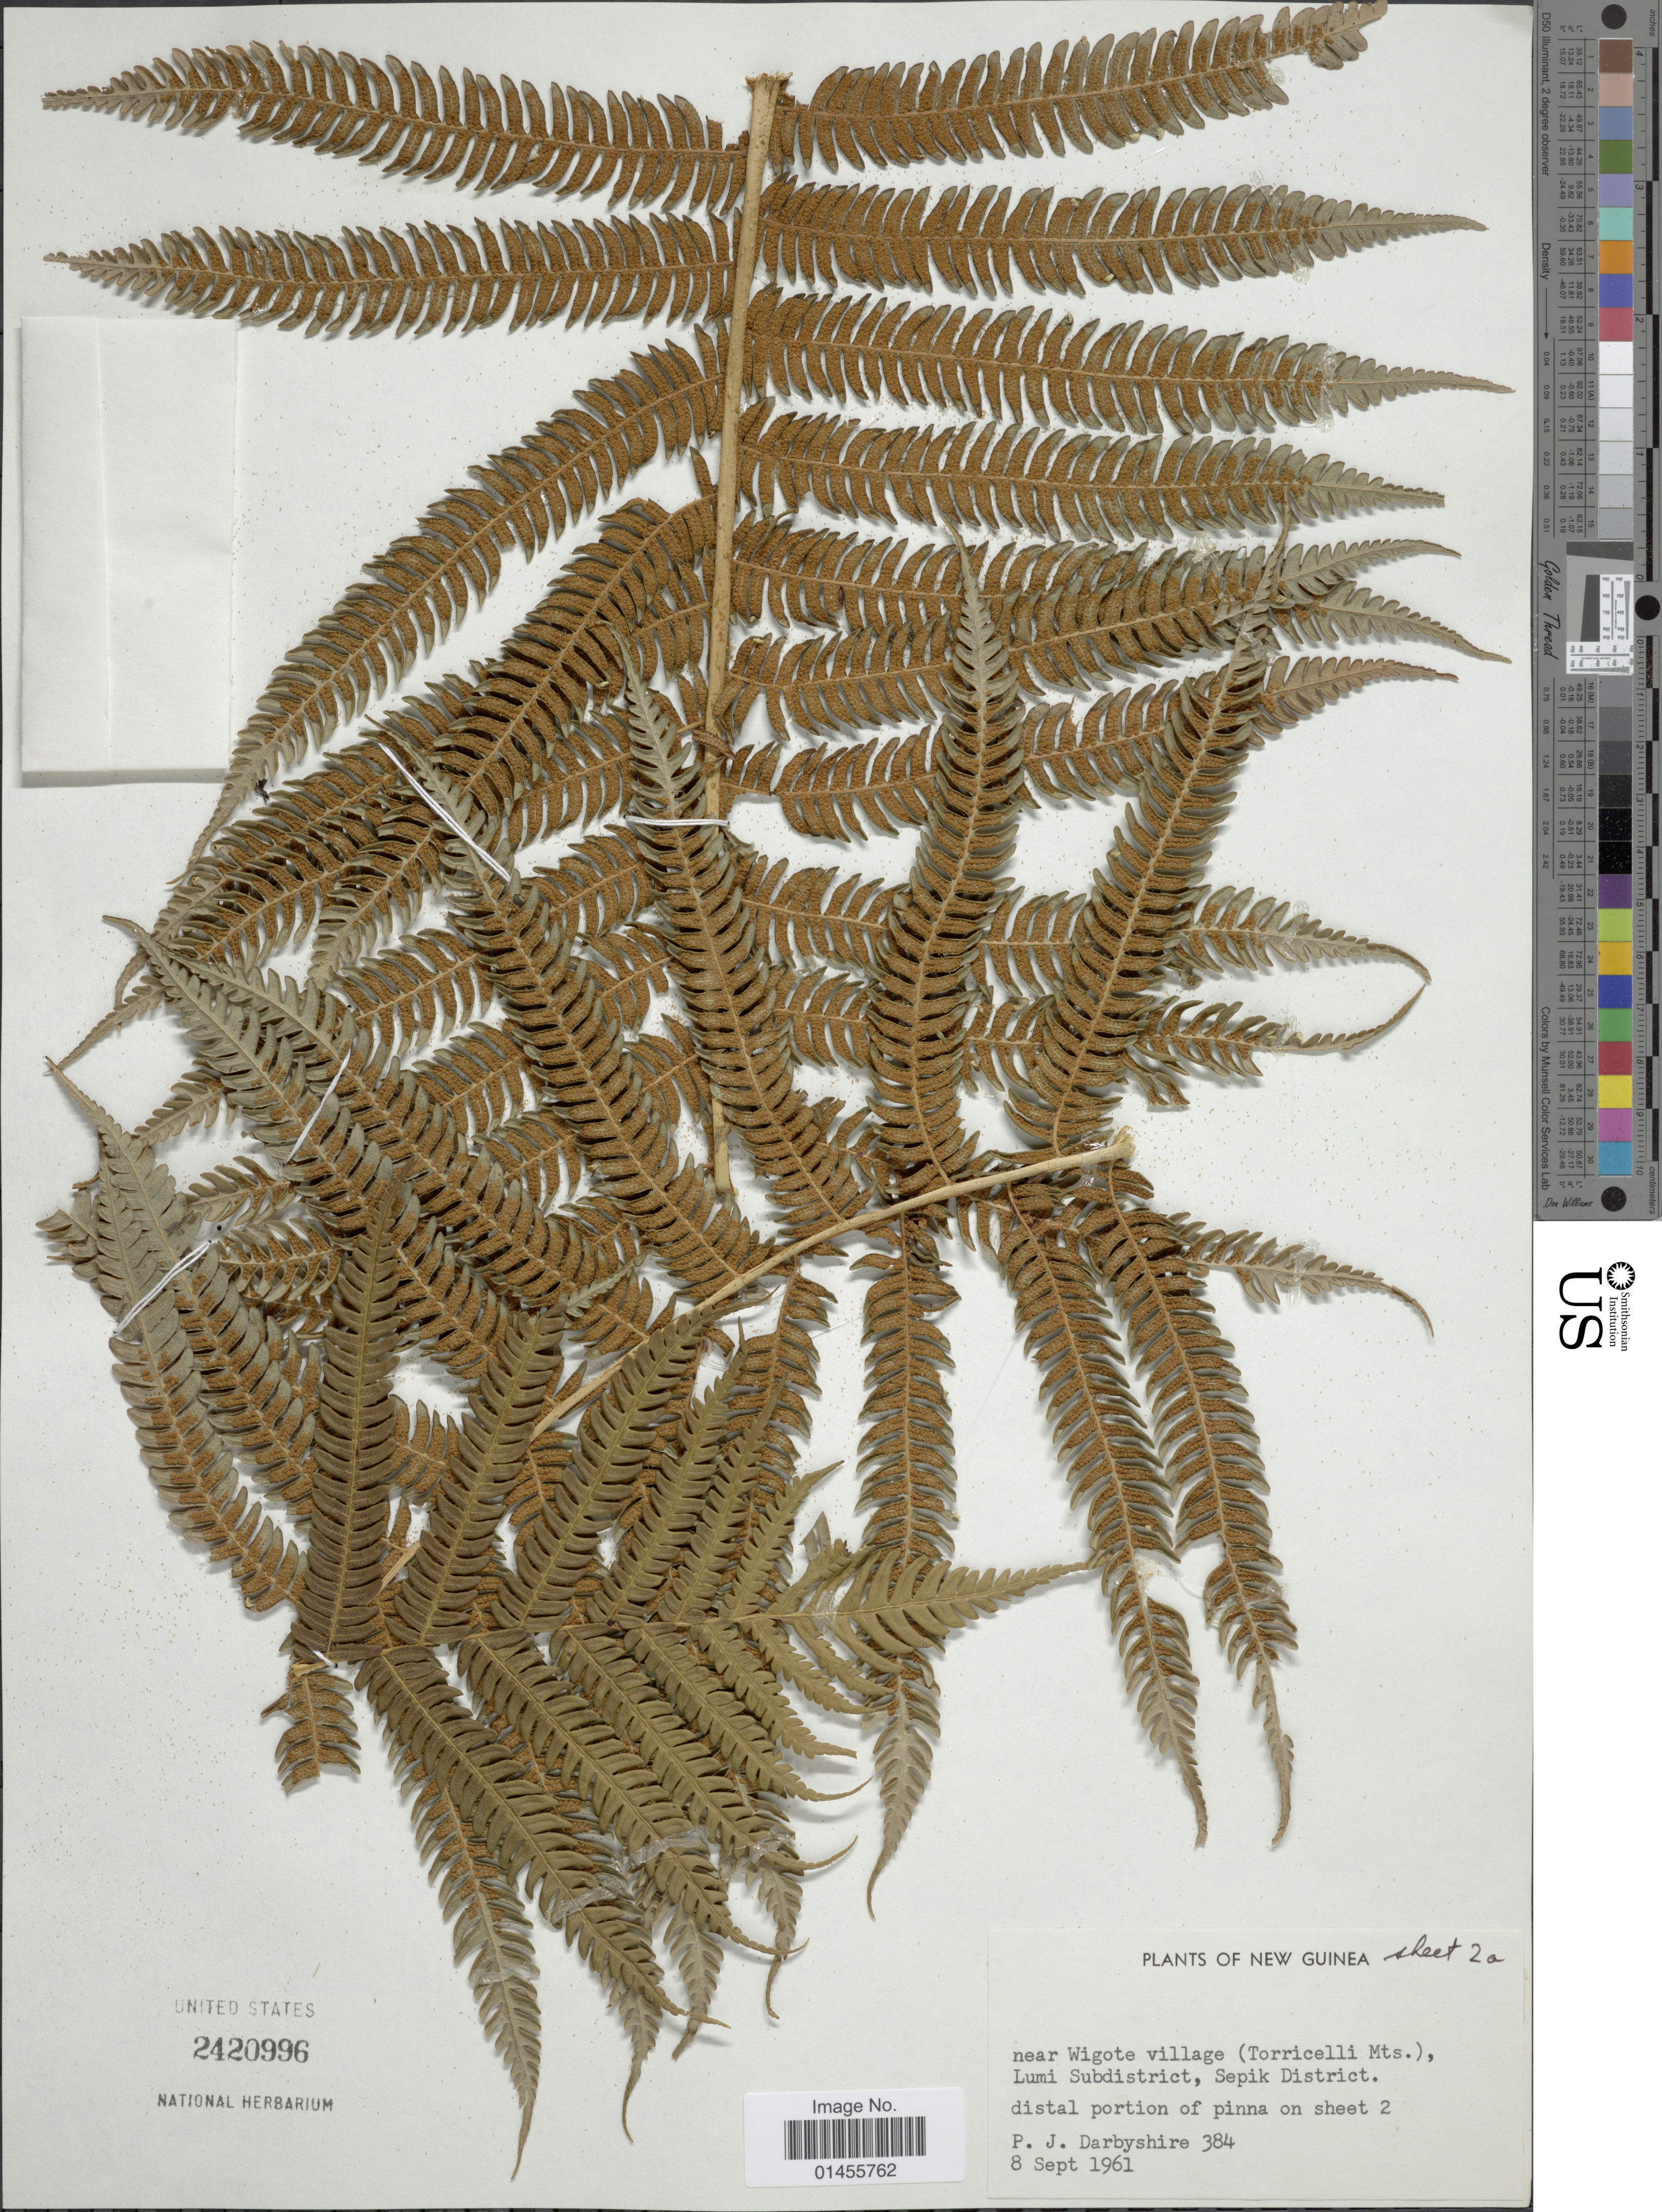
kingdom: Plantae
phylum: Tracheophyta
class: Polypodiopsida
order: Cyatheales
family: Cyatheaceae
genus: Alsophila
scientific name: Alsophila sp.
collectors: P. Darbyshire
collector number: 384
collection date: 1961-09-08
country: Papua New Guinea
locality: New Guinea, near Wigote village ( Torricelli Mts.), Lumi Subdistrict, Sepik District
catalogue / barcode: US 2420996